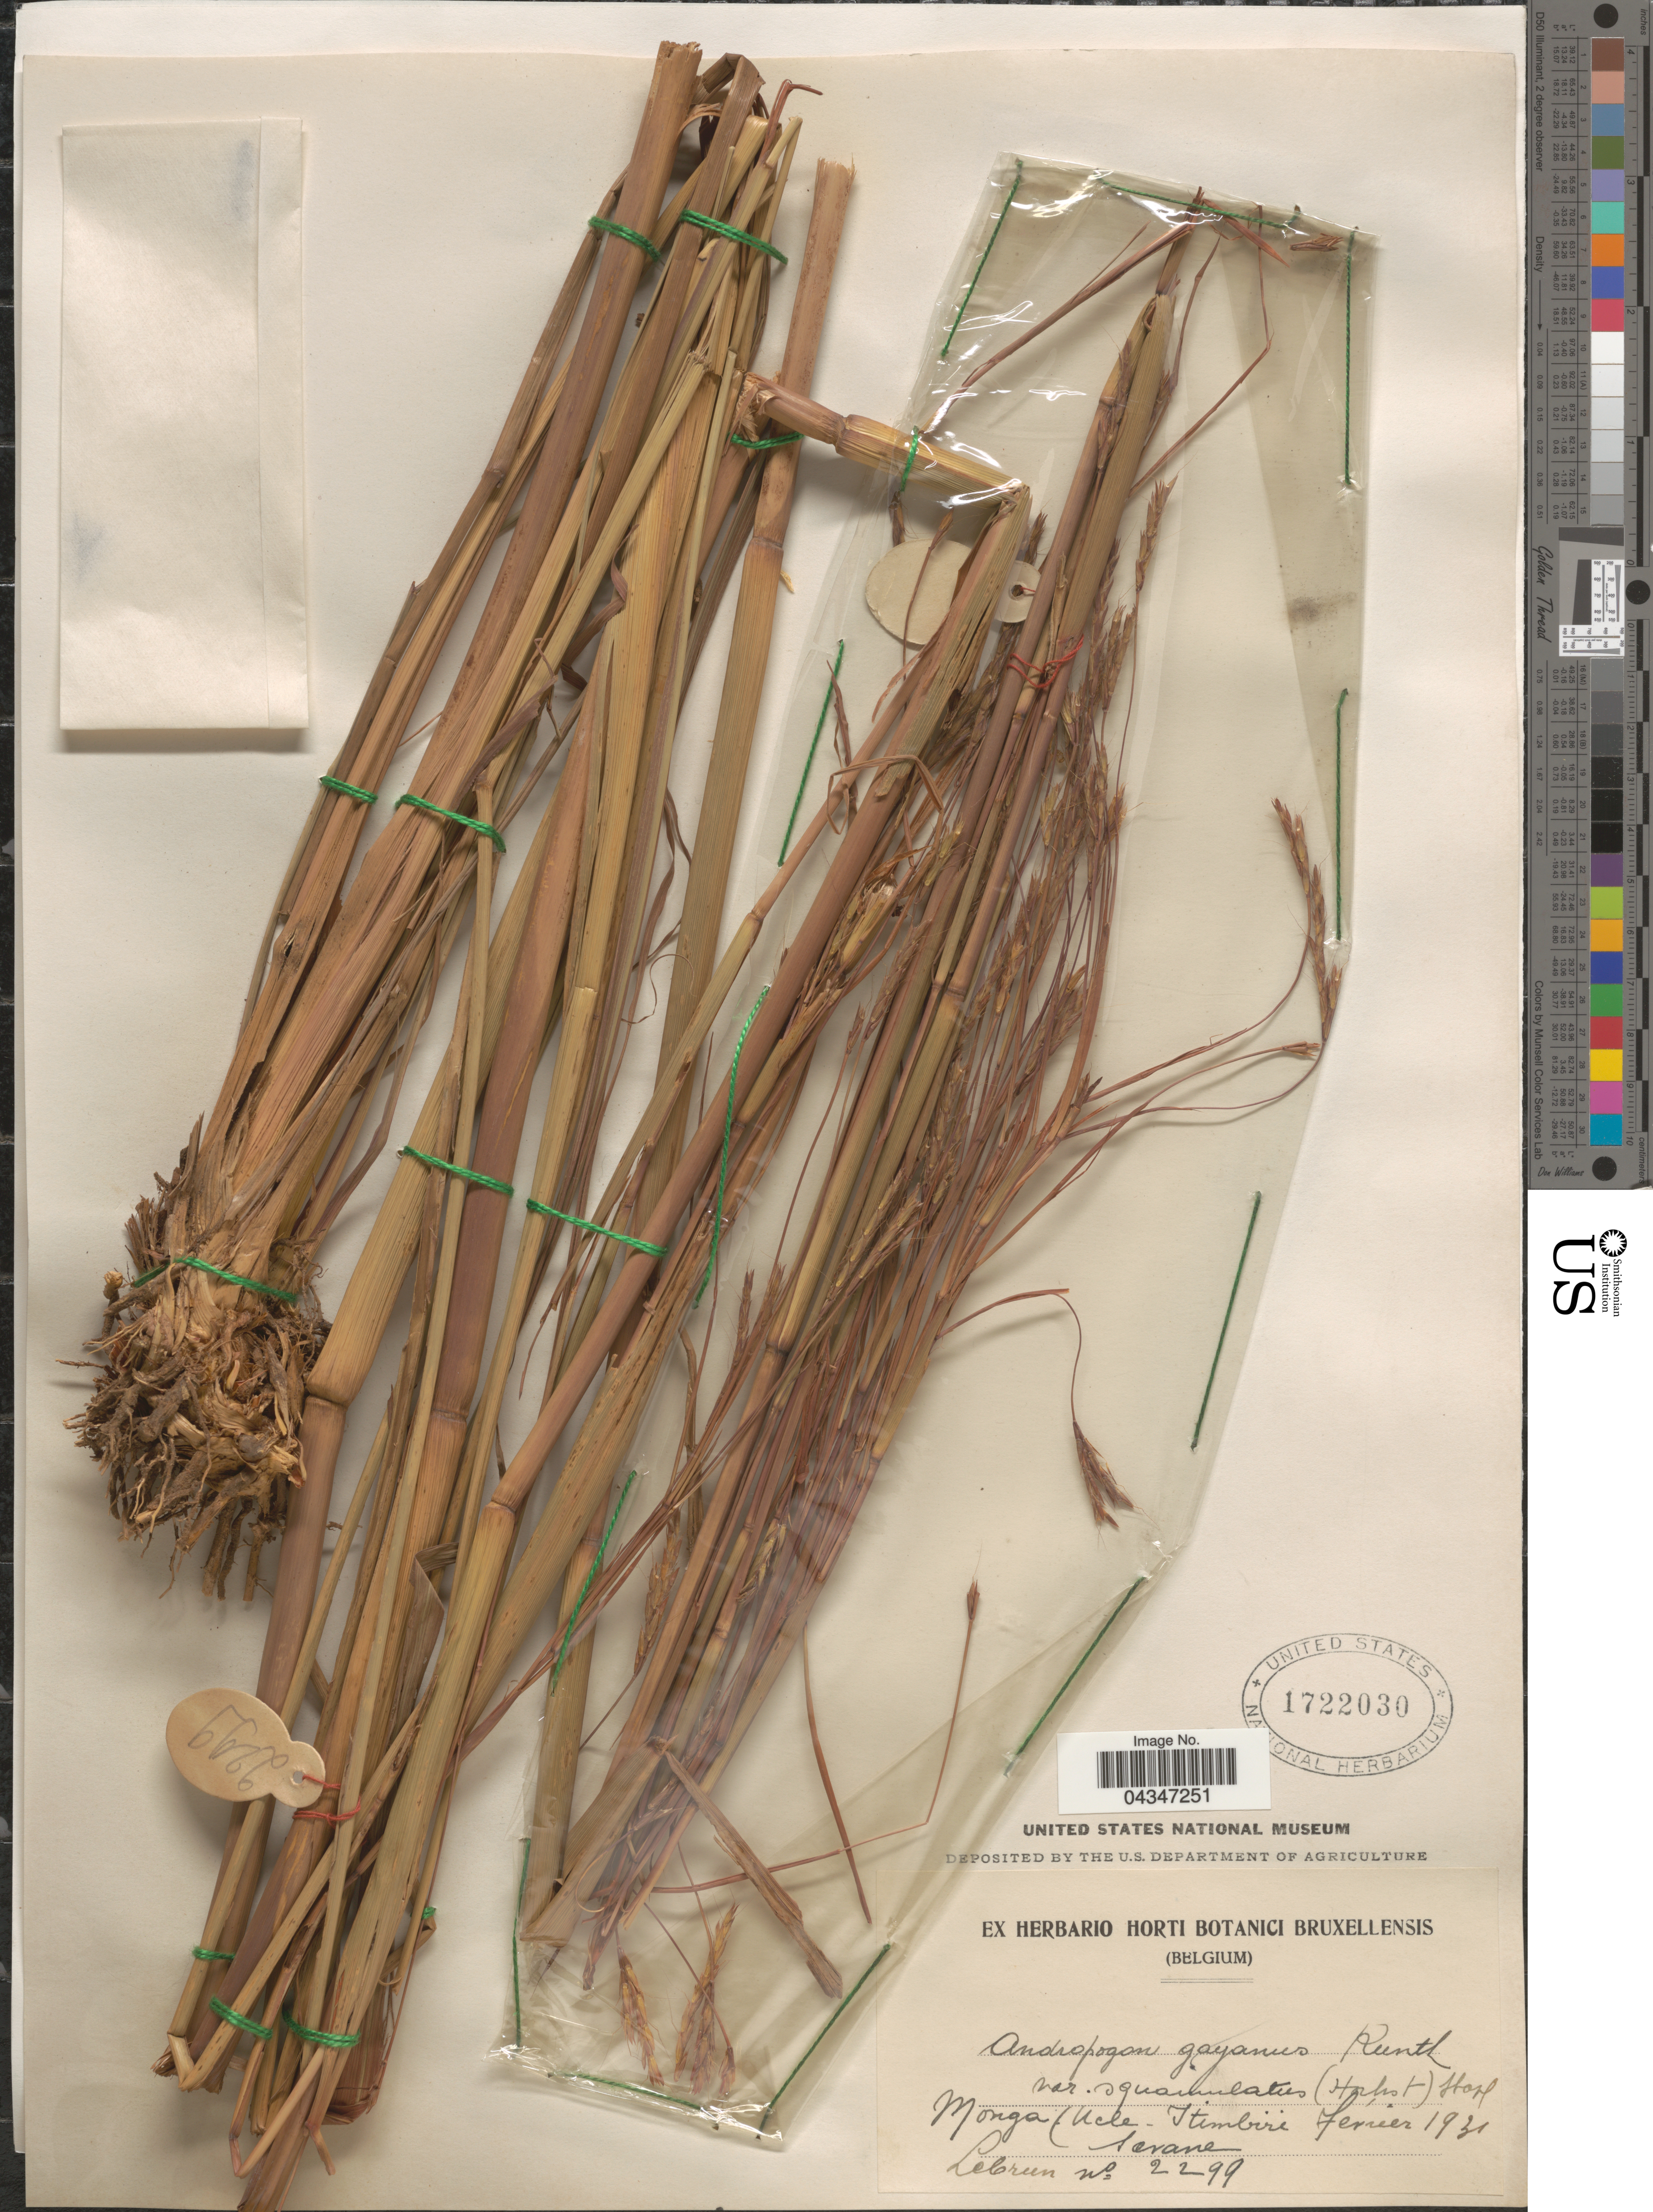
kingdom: Plantae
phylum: Tracheophyta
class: Liliopsida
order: Poales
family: Poaceae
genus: Andropogon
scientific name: Andropogon gayanus var. polycladus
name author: (Hack.) Clayton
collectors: J.A. Lebrun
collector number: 2299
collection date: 1931-02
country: Congo, Democratic Republic of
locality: Monga (Ucle- Itimbiri. Savane.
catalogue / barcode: US 1722030